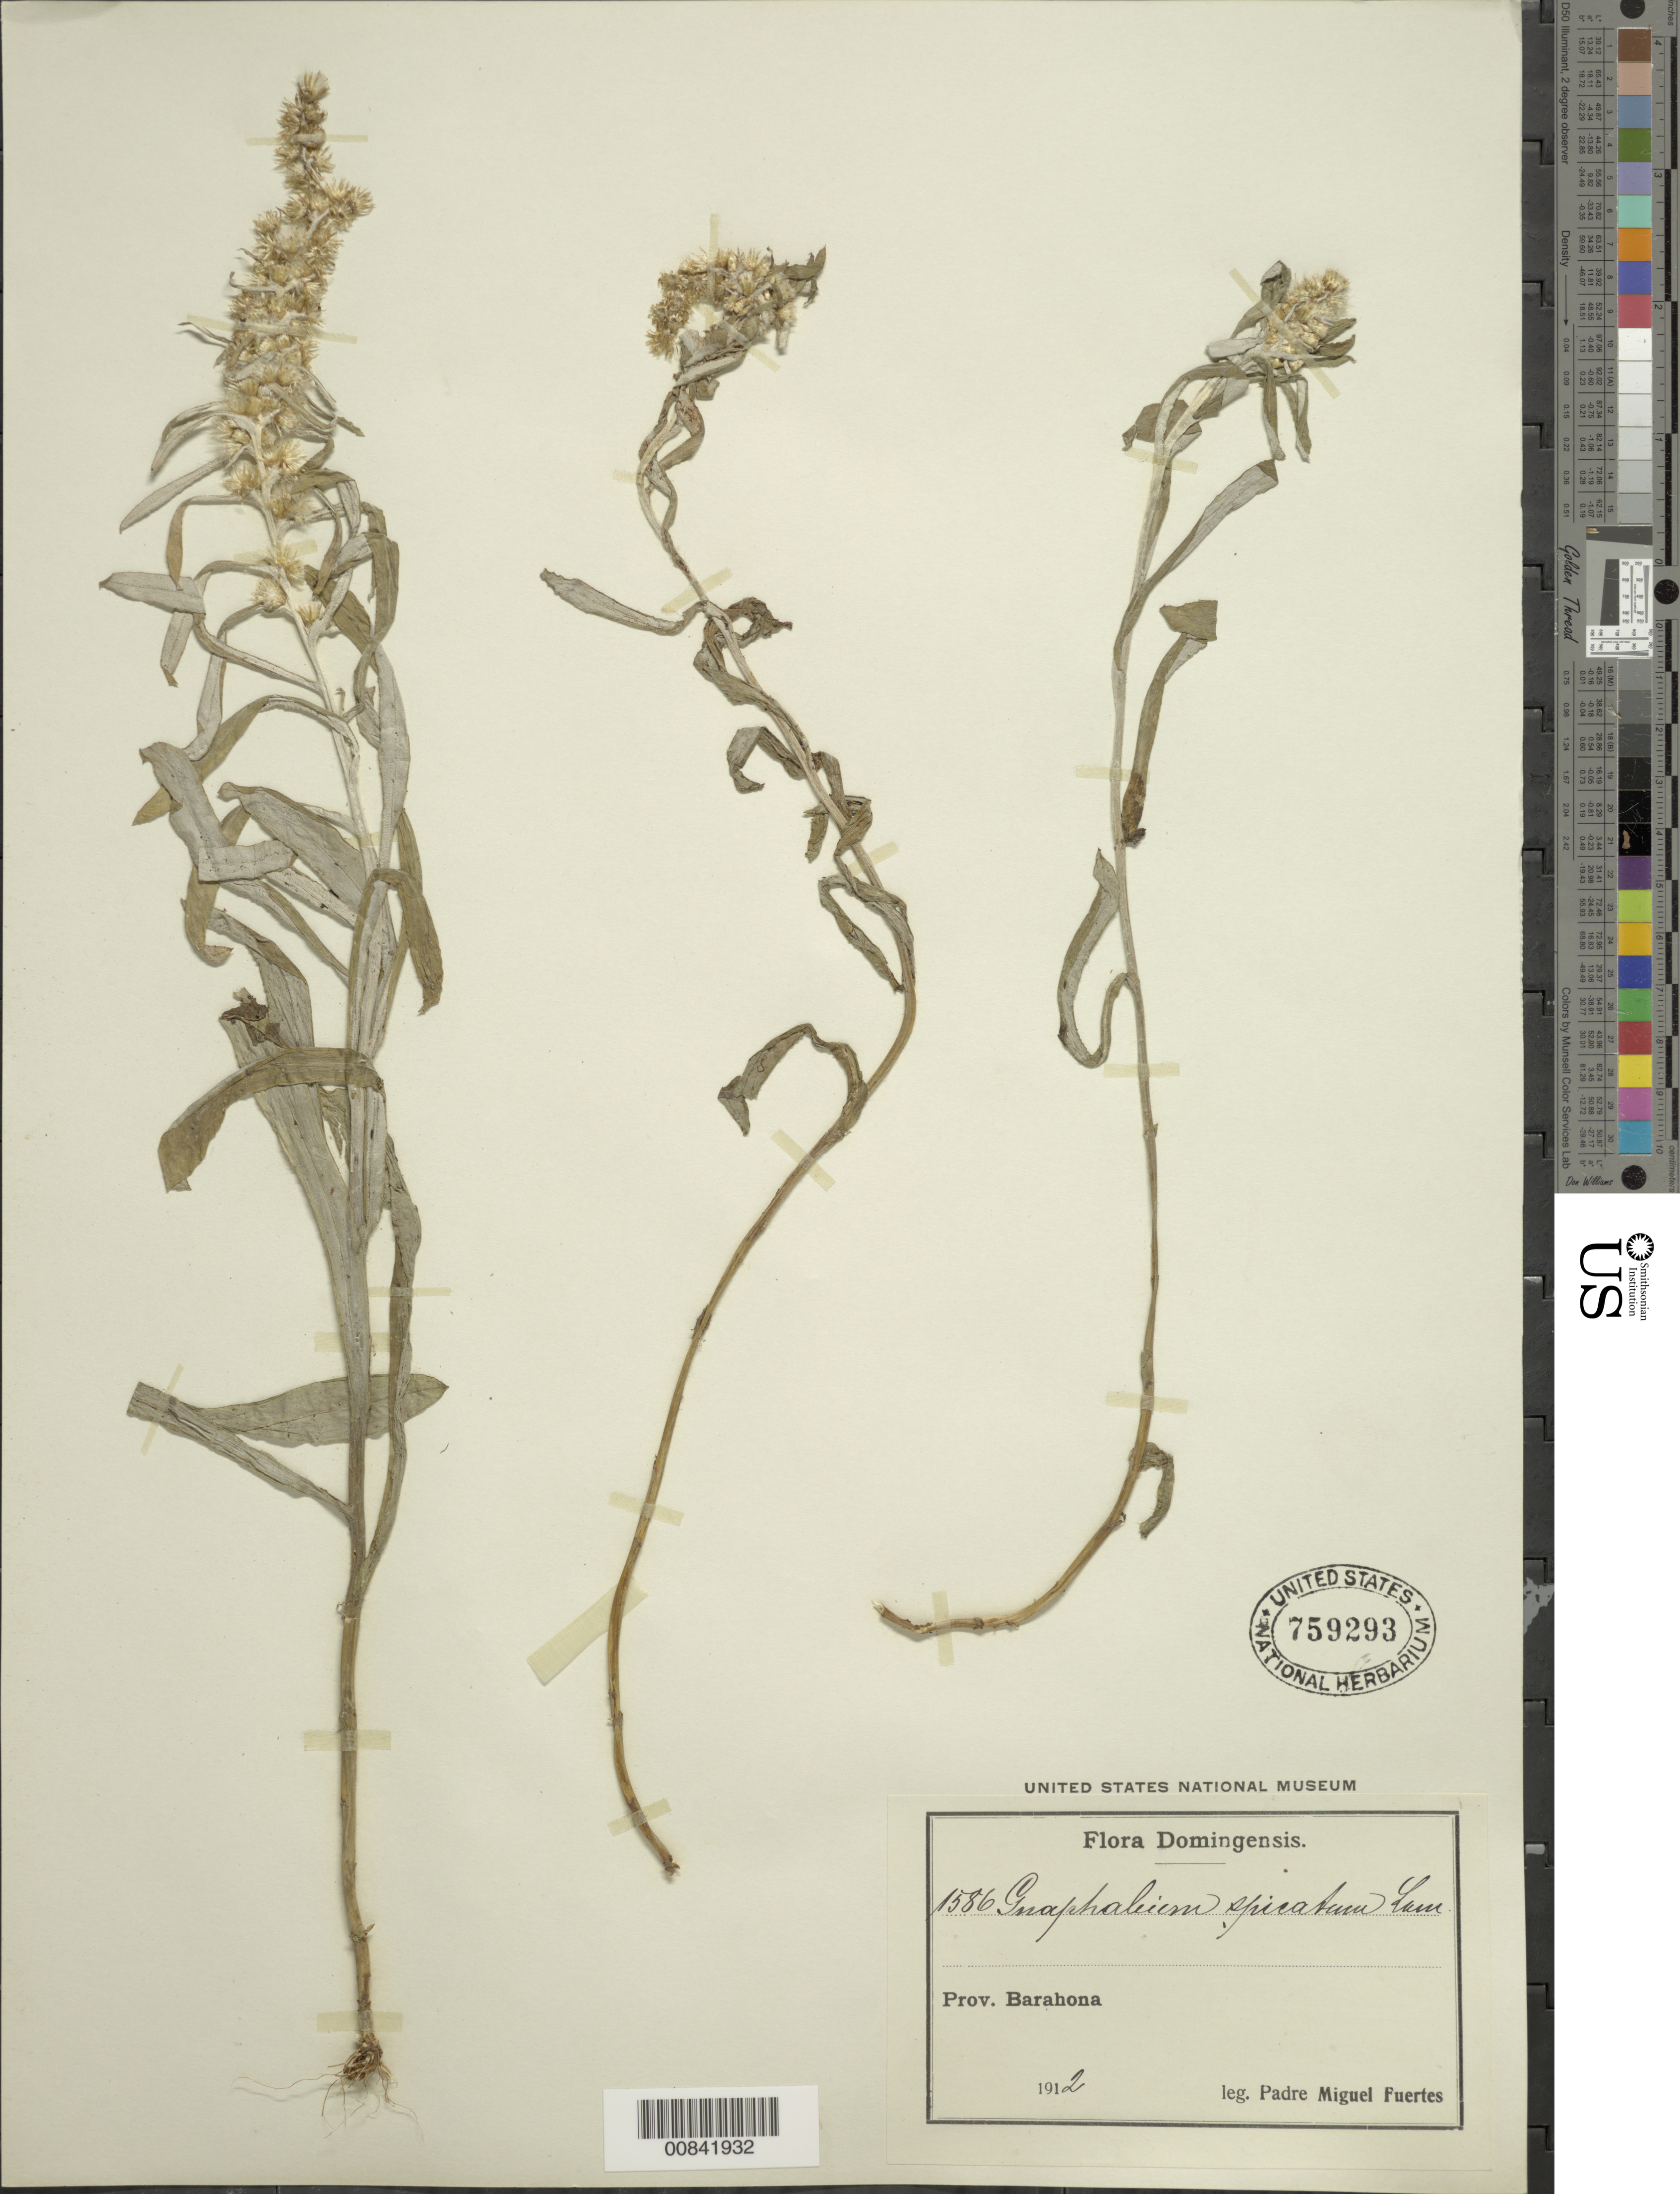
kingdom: Plantae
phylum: Tracheophyta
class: Magnoliopsida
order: Asterales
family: Asteraceae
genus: Gamochaeta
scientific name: Gamochaeta coarctata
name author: (Willd.) Kerguélen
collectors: M. D. Fuertes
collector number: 1586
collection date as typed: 1912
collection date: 1912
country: Dominican Republic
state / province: Barahona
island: Hispaniola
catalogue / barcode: US 759293